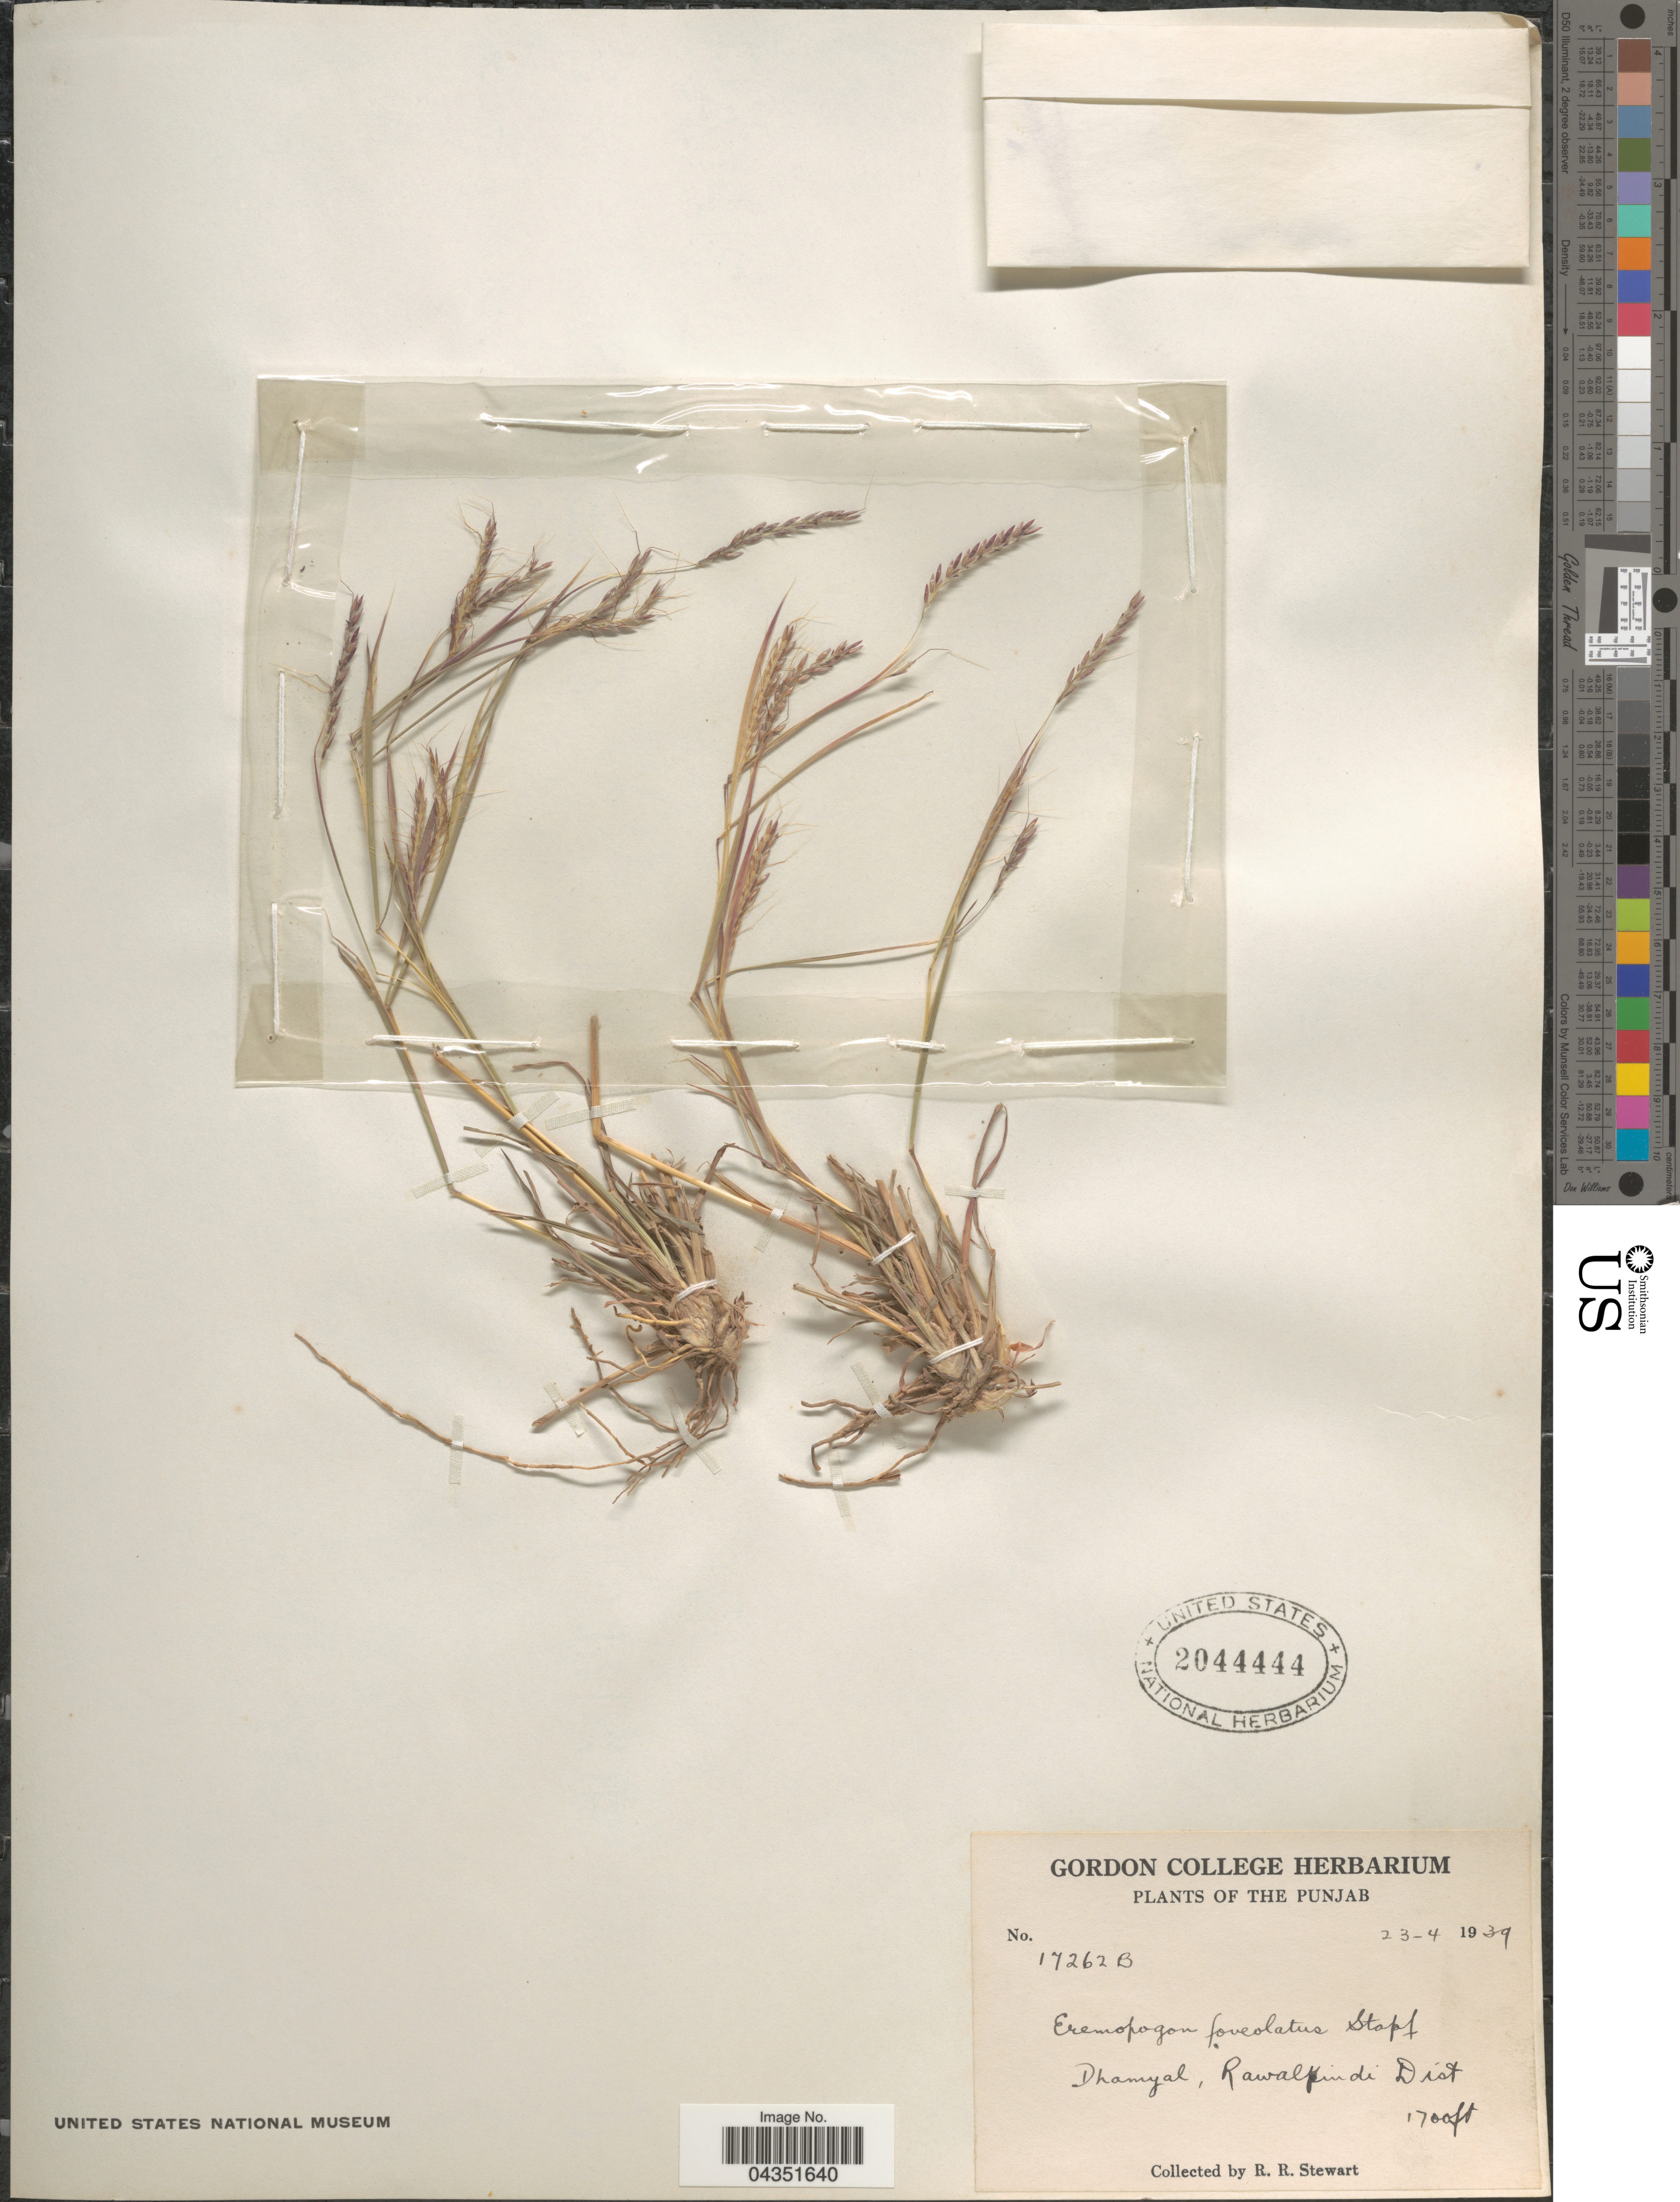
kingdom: Plantae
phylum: Tracheophyta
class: Liliopsida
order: Poales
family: Poaceae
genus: Eremopogon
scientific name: Eremopogon foveolatus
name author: (Delile) Stapf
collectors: R. Stewart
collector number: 17262B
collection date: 1939-04-23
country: Pakistan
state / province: Punjab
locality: Dhamyal, Rawalpindi.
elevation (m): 518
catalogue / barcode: US 2044444